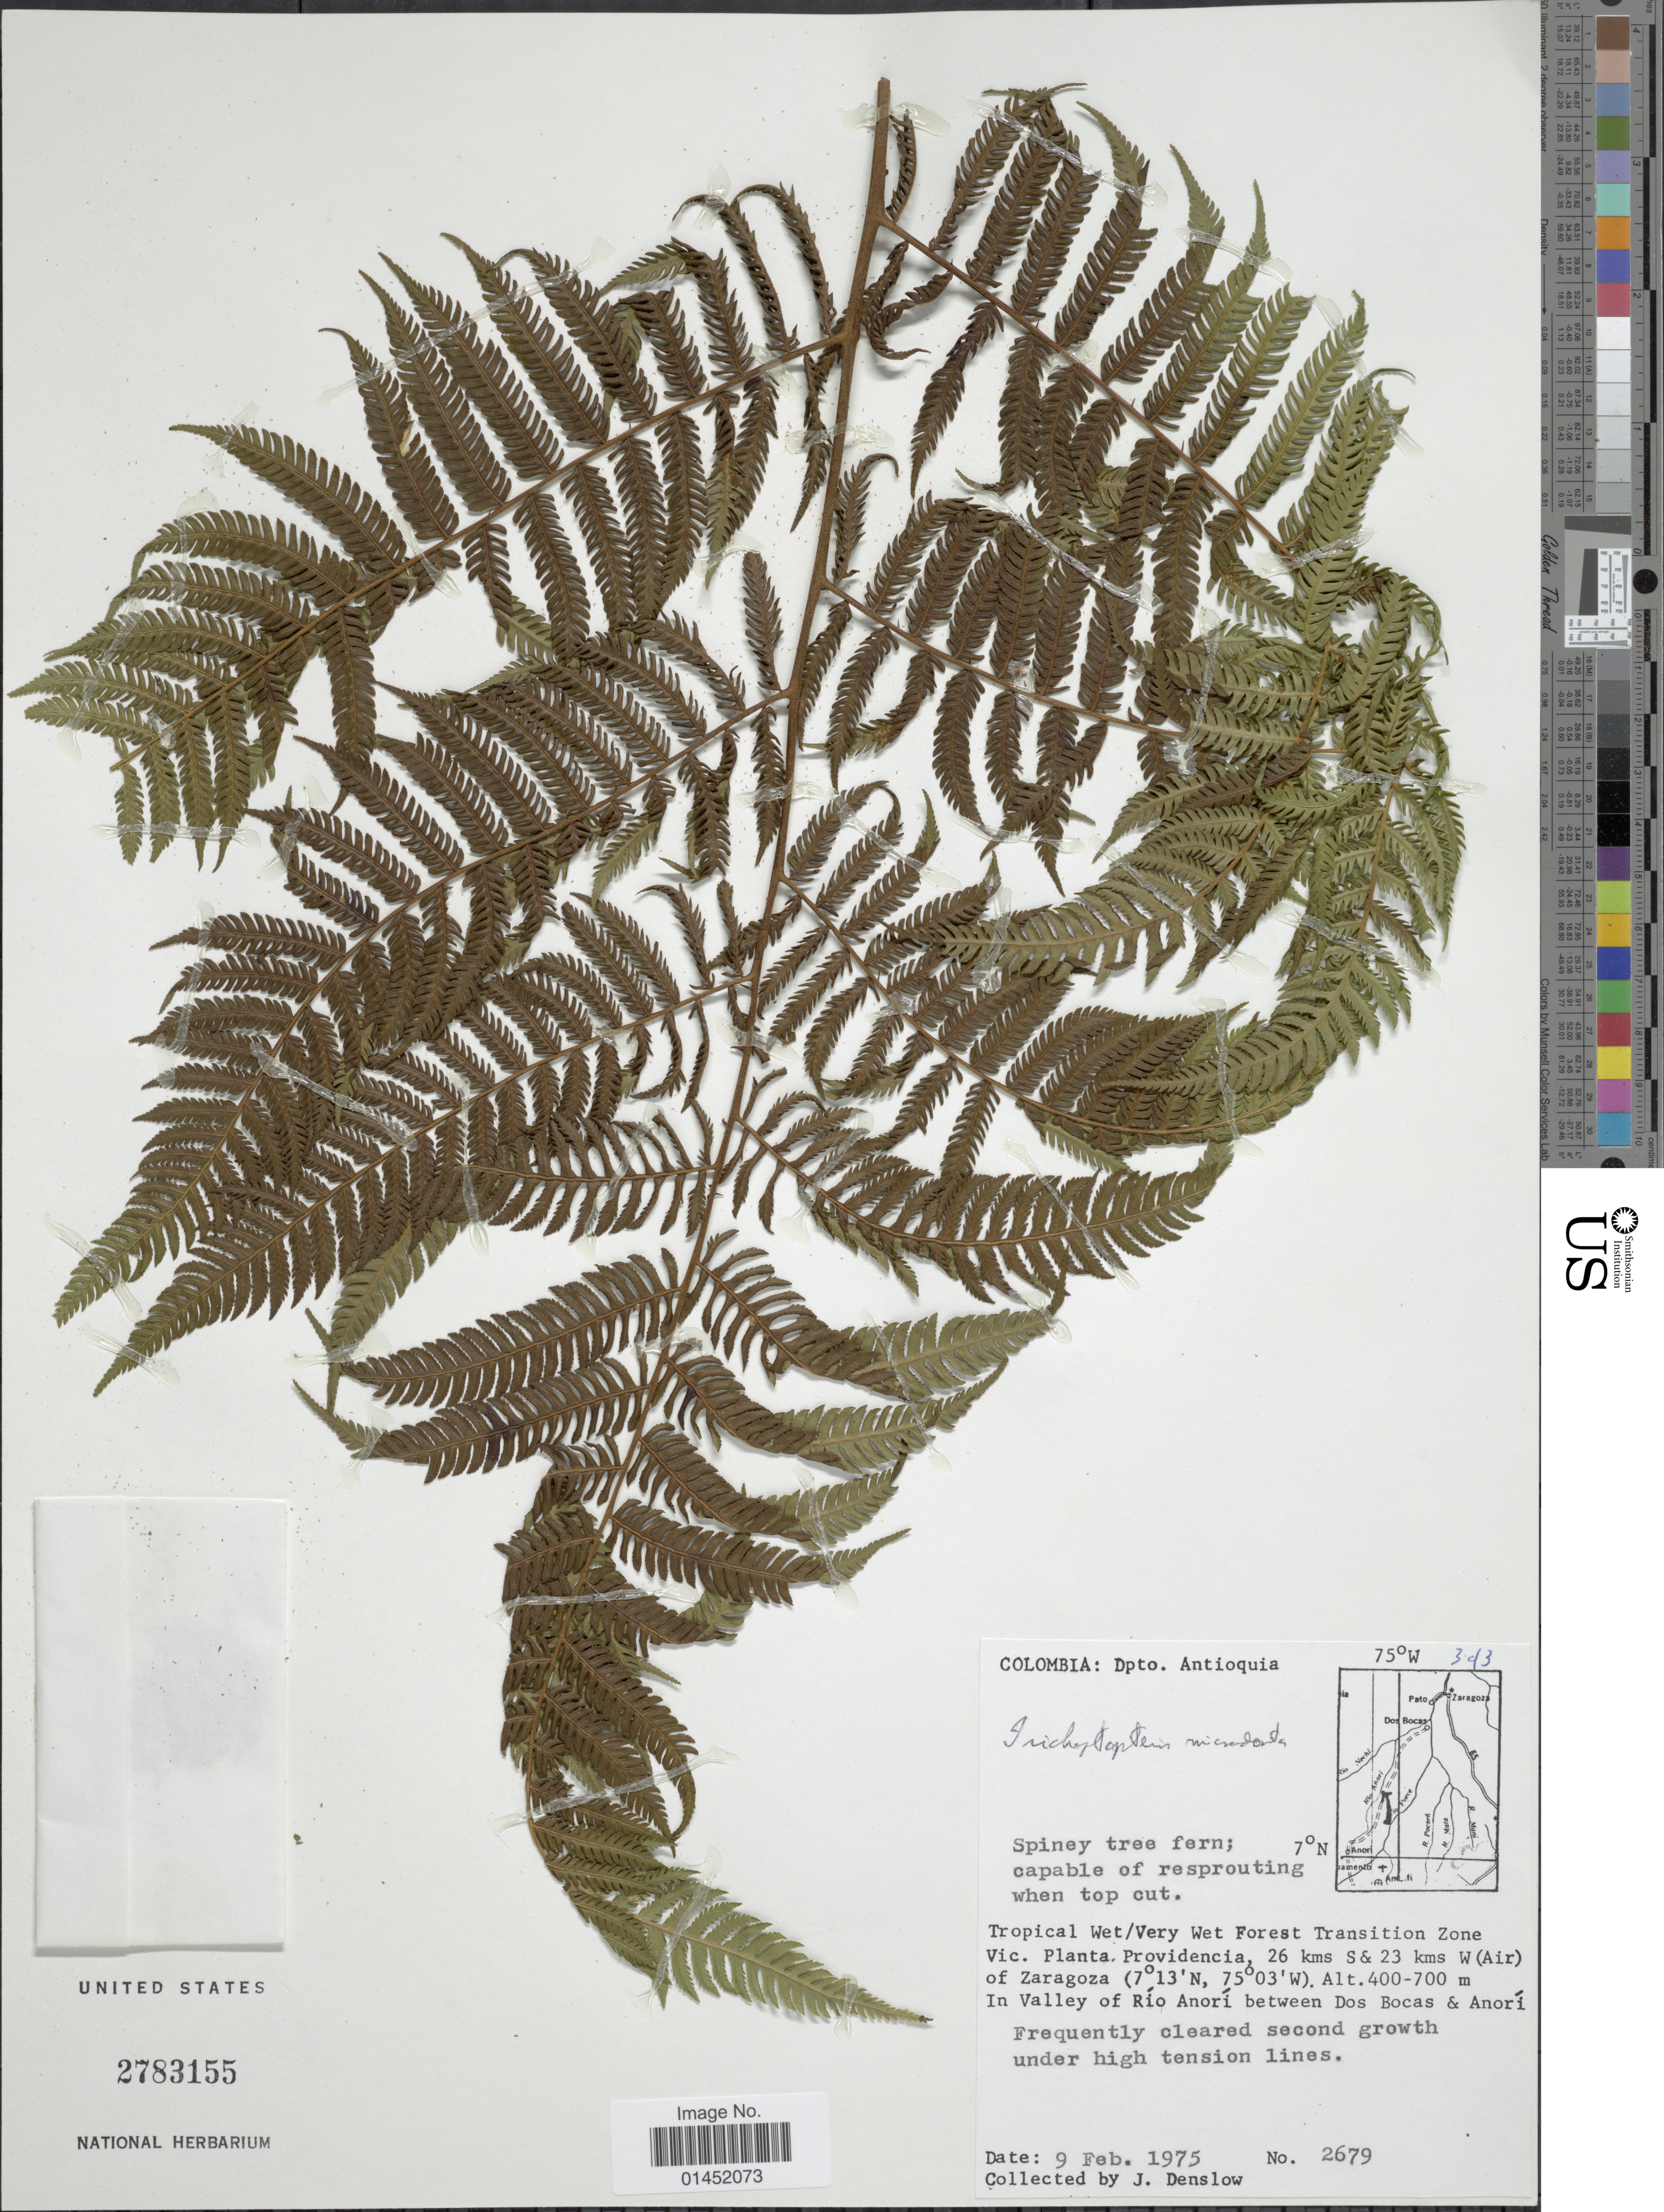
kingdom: Plantae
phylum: Tracheophyta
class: Polypodiopsida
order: Cyatheales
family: Cyatheaceae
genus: Cyathea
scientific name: Cyathea microdonta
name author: (Desv.) Domin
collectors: J. Denslow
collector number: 2679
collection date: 1975-02-09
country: Colombia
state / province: Antioquia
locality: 26 kms S & 23 kms W (Air) of Zaragoza, In valley of Río Anorí between Dos Bocas & Anorí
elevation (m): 400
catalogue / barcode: US 2783155